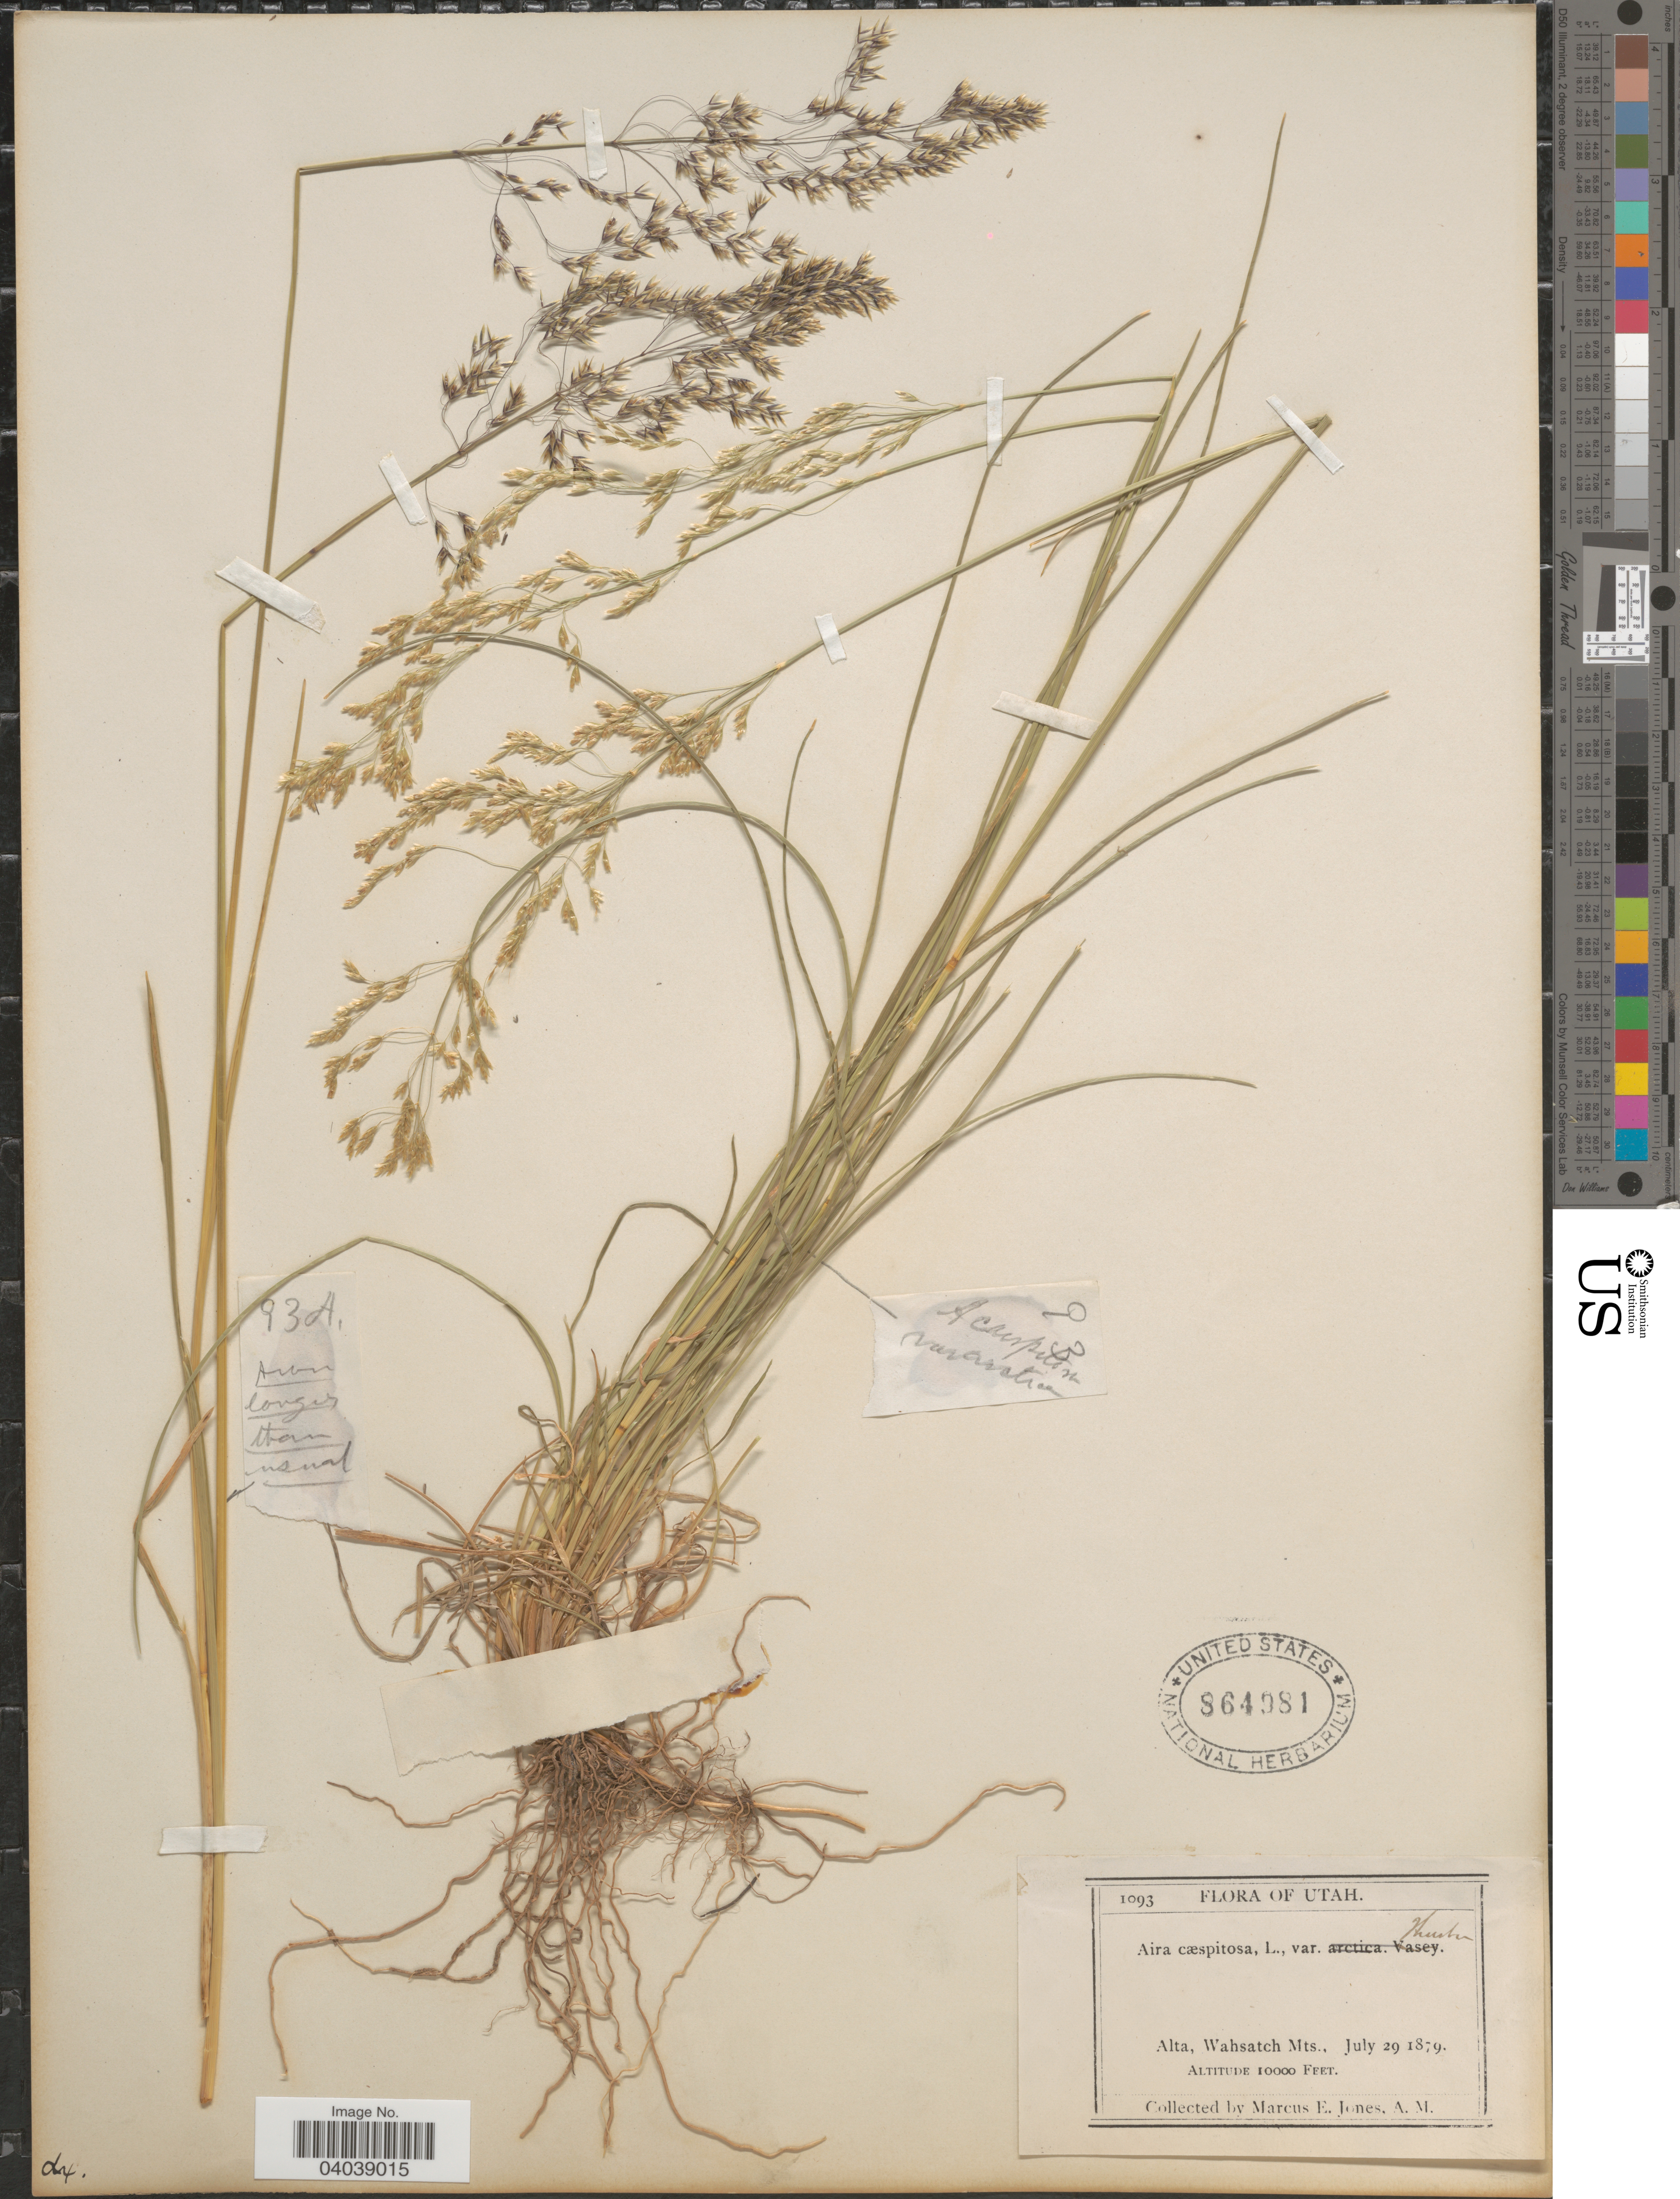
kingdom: Plantae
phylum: Tracheophyta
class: Liliopsida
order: Poales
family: Poaceae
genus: Deschampsia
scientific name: Deschampsia cespitosa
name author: (L.) P. Beauv.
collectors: M. E. Jones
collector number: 1093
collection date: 1879-07-29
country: United States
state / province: Utah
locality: Alta, Wahsatch Mts.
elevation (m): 3048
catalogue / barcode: US 864981